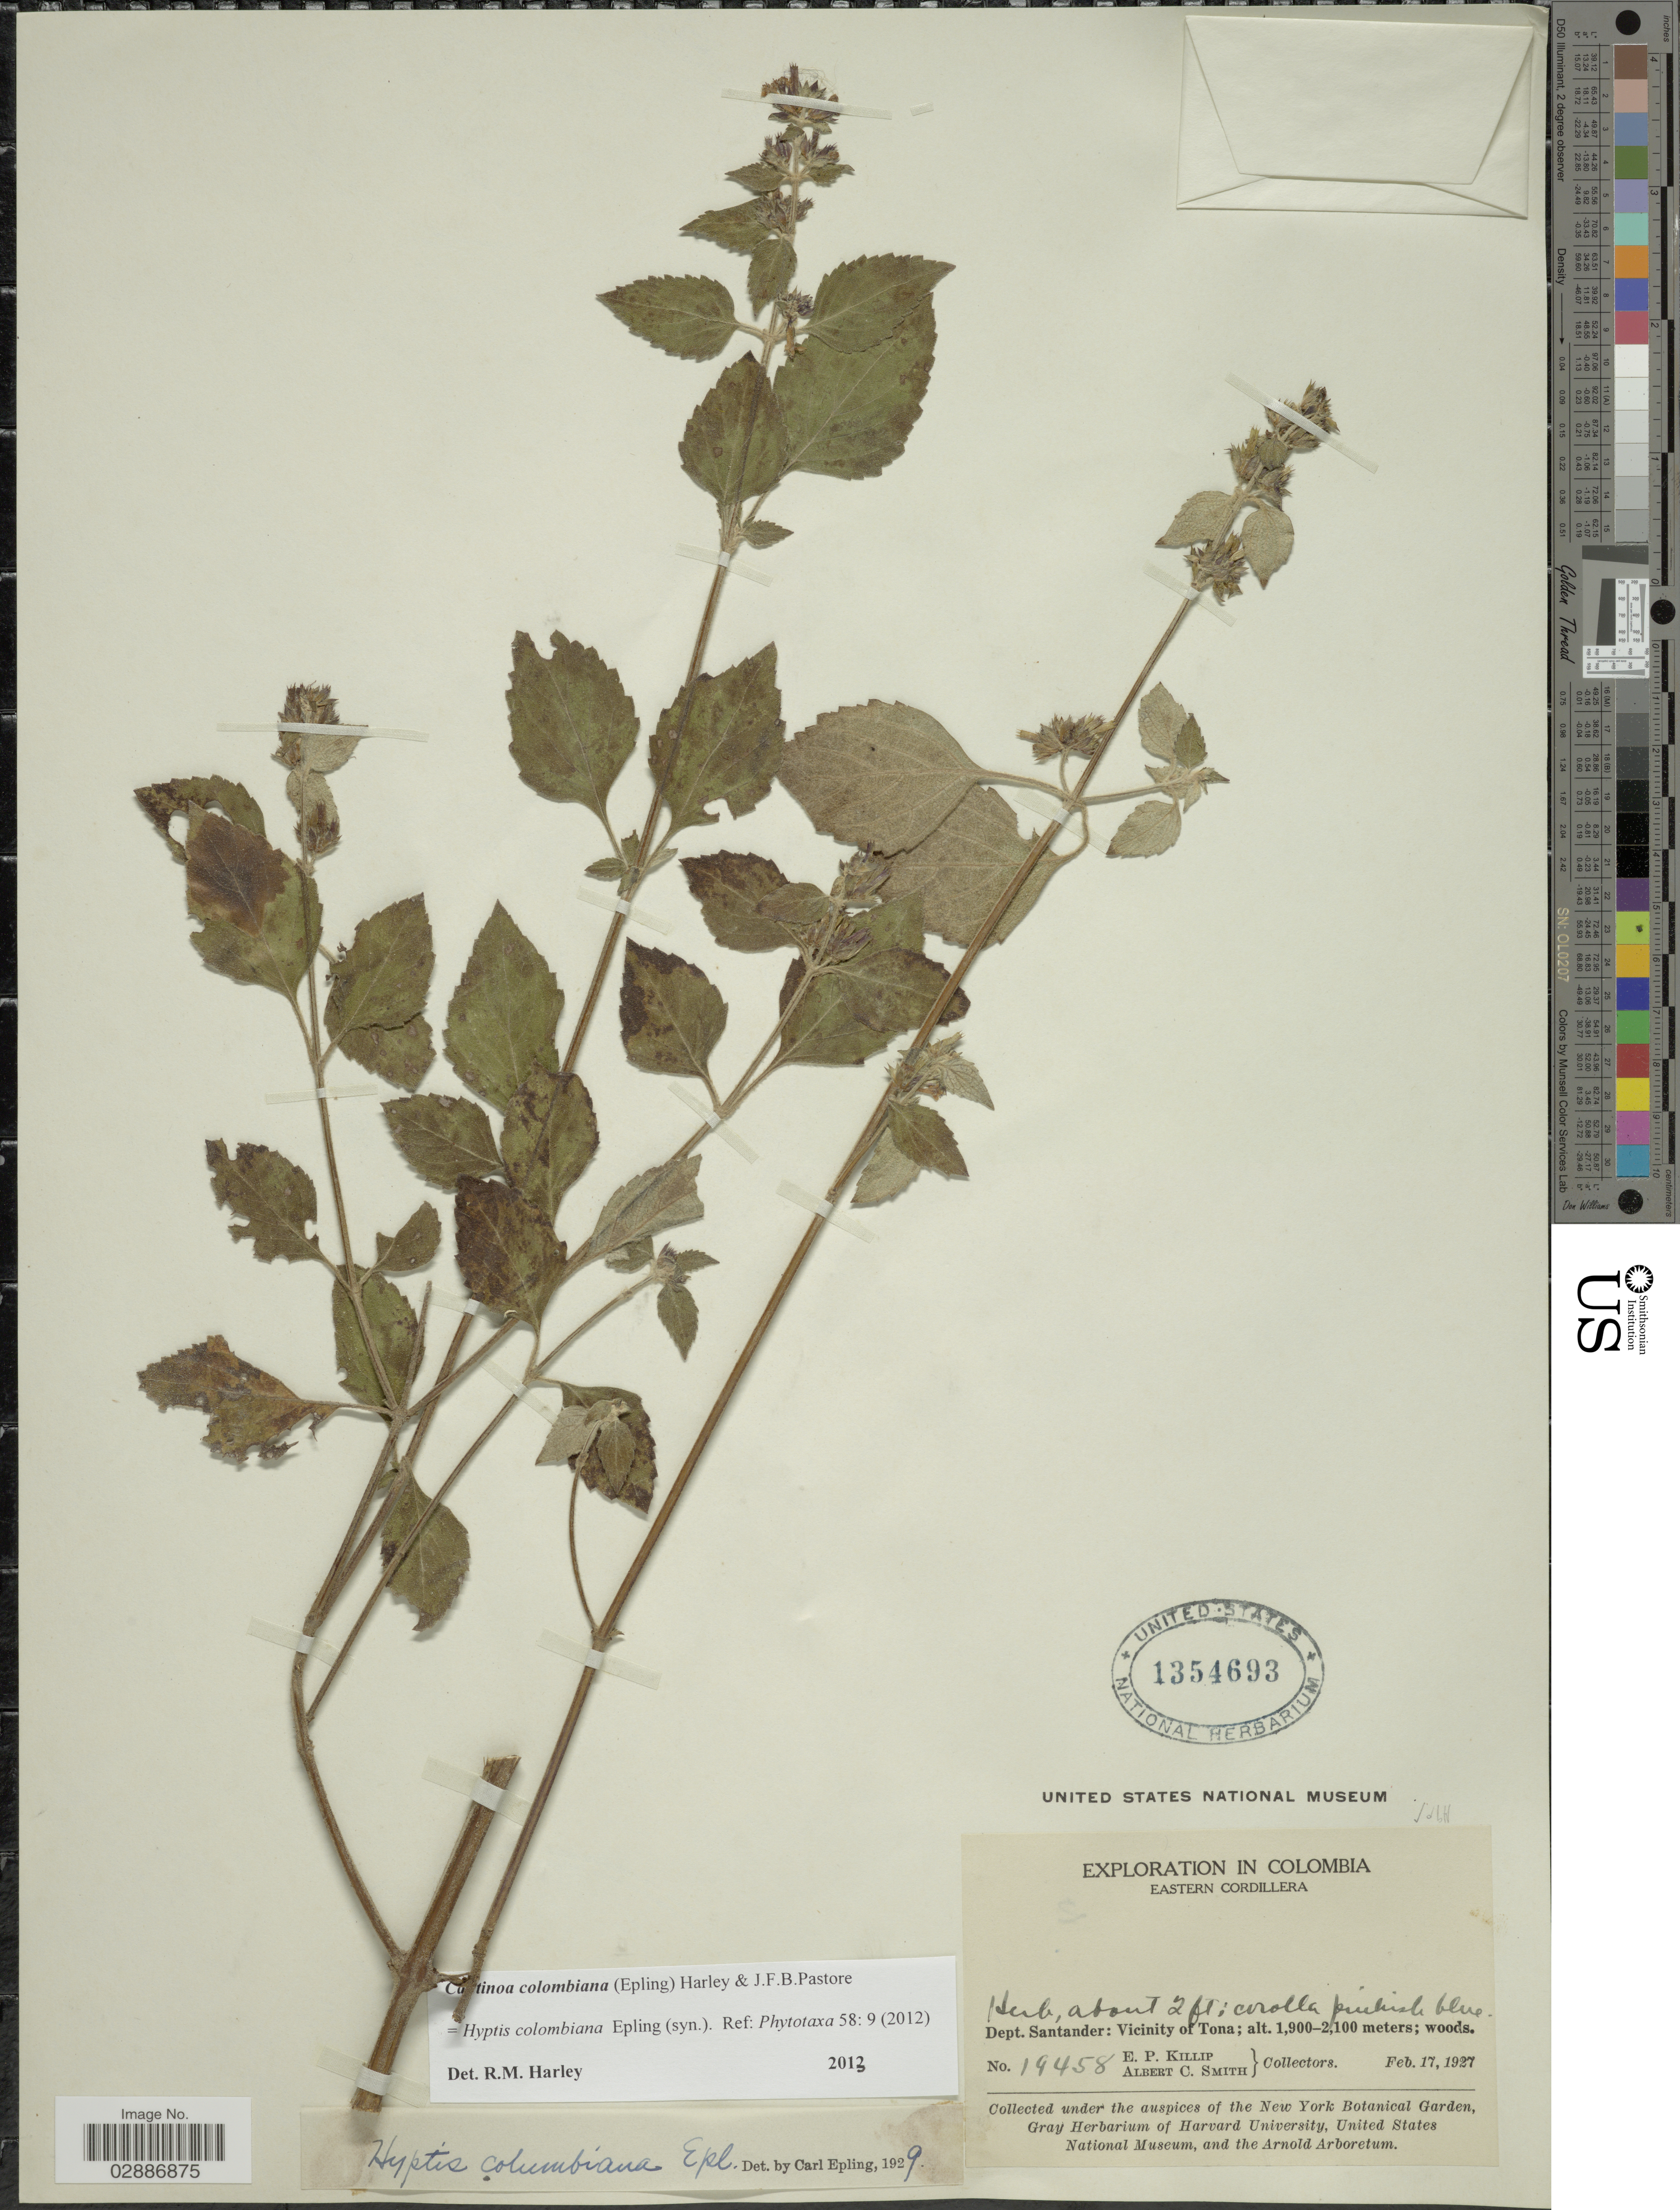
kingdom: Plantae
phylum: Tracheophyta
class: Magnoliopsida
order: Lamiales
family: Lamiaceae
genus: Cantinoa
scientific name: Cantinoa colombiana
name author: (Epling) Harley & J.F.B. Pastore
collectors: E. P. Killip & A. C. Smith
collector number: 19458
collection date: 1927-02-17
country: Colombia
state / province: Santander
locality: Eastern Cordillera. Dept. Santander: Vicinity of Tona.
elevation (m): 1900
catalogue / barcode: US 1354693